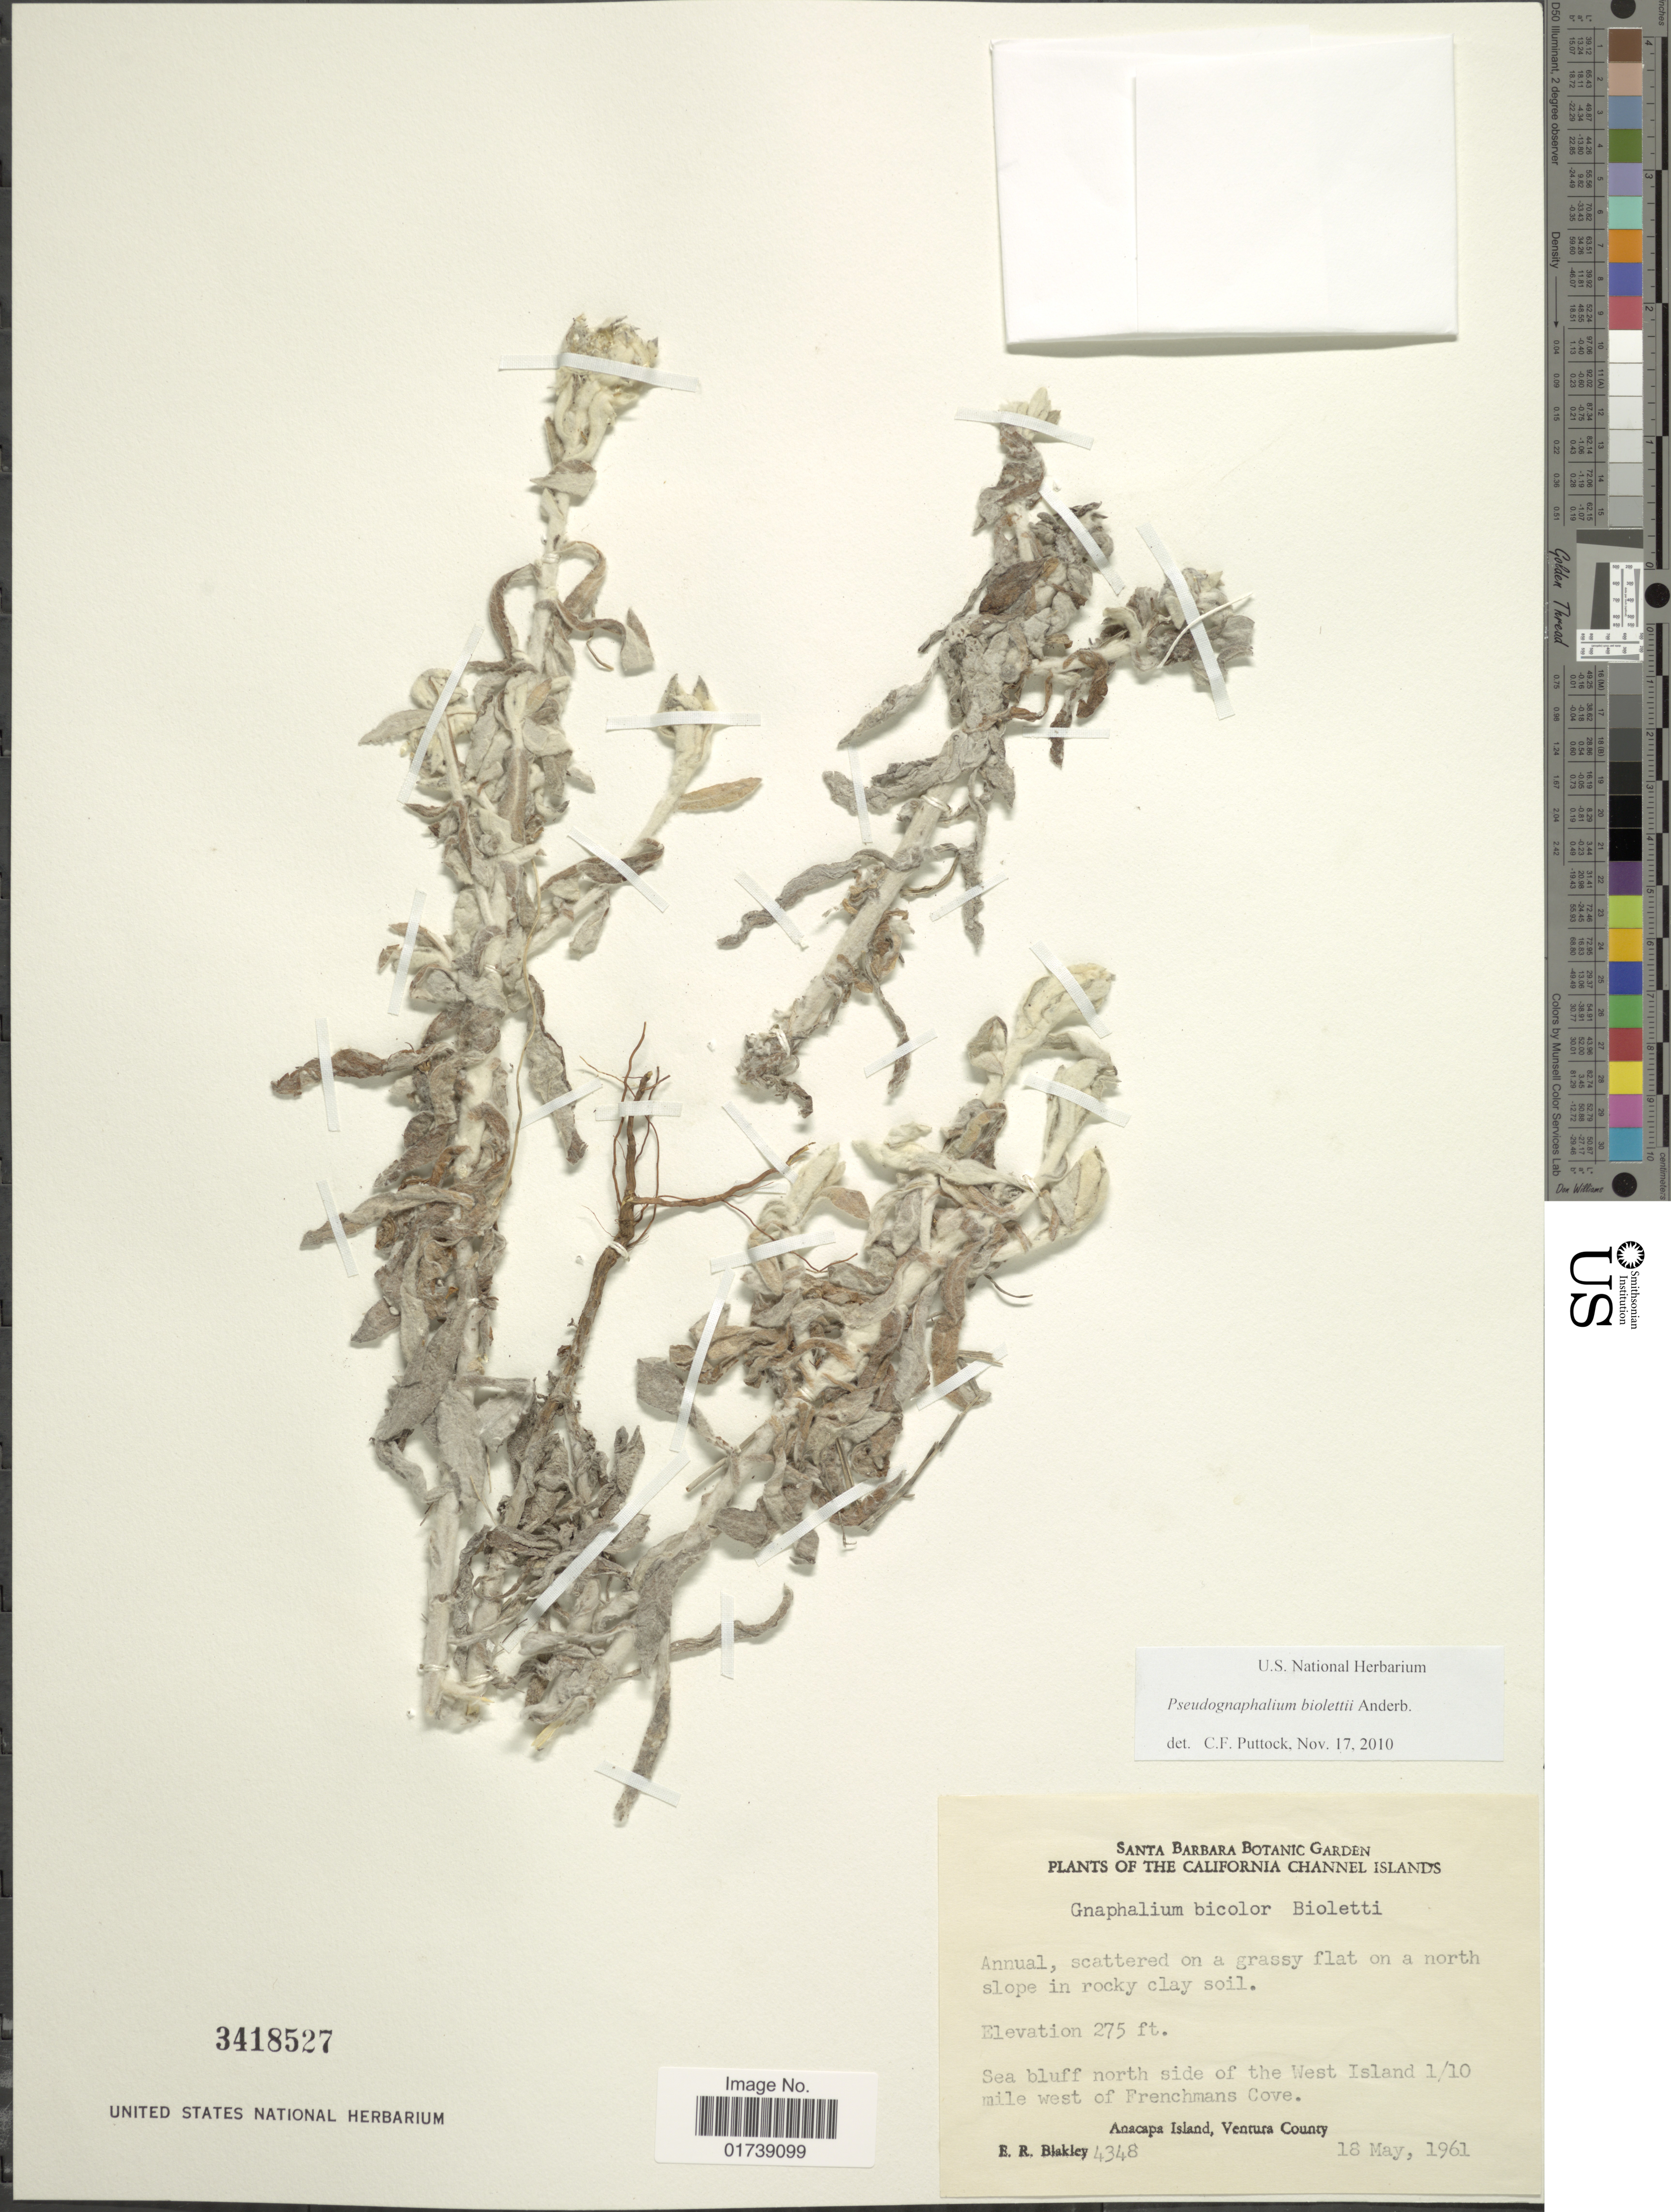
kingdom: Plantae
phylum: Tracheophyta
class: Magnoliopsida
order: Asterales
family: Asteraceae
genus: Pseudognaphalium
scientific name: Pseudognaphalium biolettii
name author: Anderb.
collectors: E. R. Blakley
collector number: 4348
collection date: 1961-05-18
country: United States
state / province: California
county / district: Ventura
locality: California Channel Islands, Sea bluff north side of the West Island 1/10 mile west of Frenchmans Cove, Anacapa Island, Ventura County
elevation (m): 84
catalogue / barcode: US 3418527